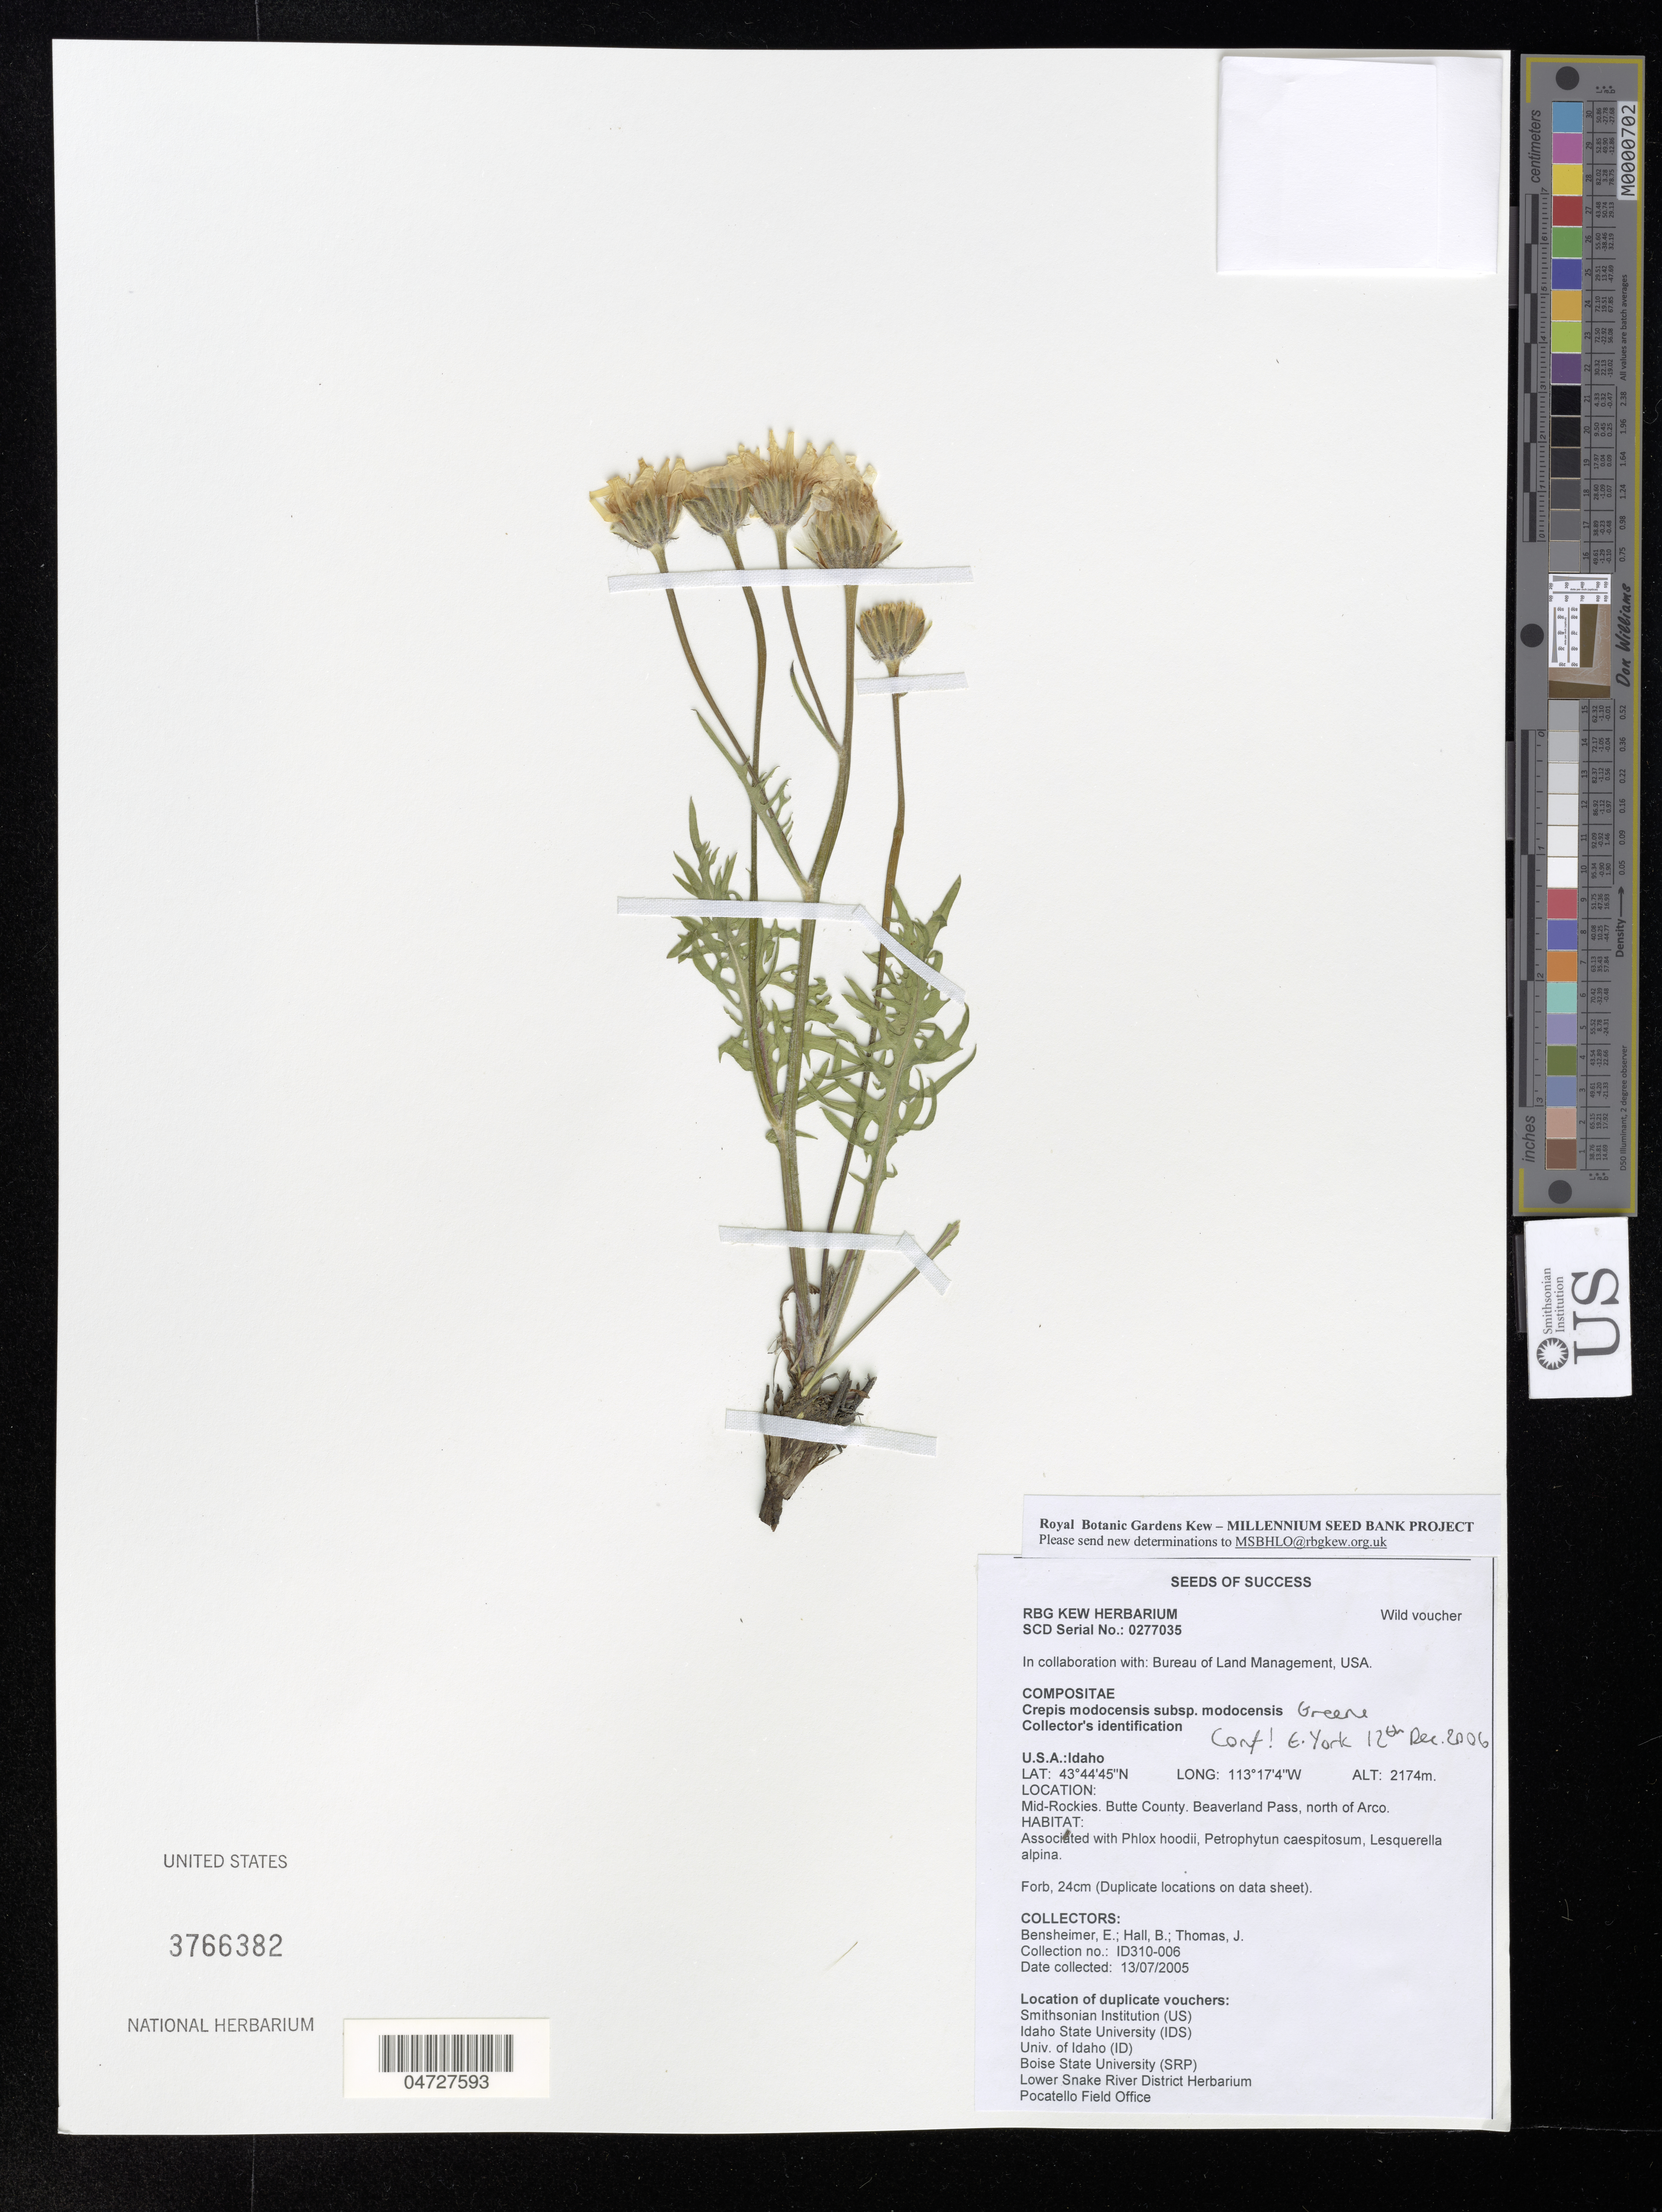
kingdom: Plantae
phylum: Tracheophyta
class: Magnoliopsida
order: Asterales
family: Asteraceae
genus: Crepis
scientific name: Crepis modocensis subsp. modocensis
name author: Greene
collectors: E. Bensheimer, B. Hall & J. Thomas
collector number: ID310-006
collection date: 2005-07-13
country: United States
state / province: Idaho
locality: Mid-Rockies. Butte County. Beaverland Pass, north of Arco.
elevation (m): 2174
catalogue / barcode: US 3766382